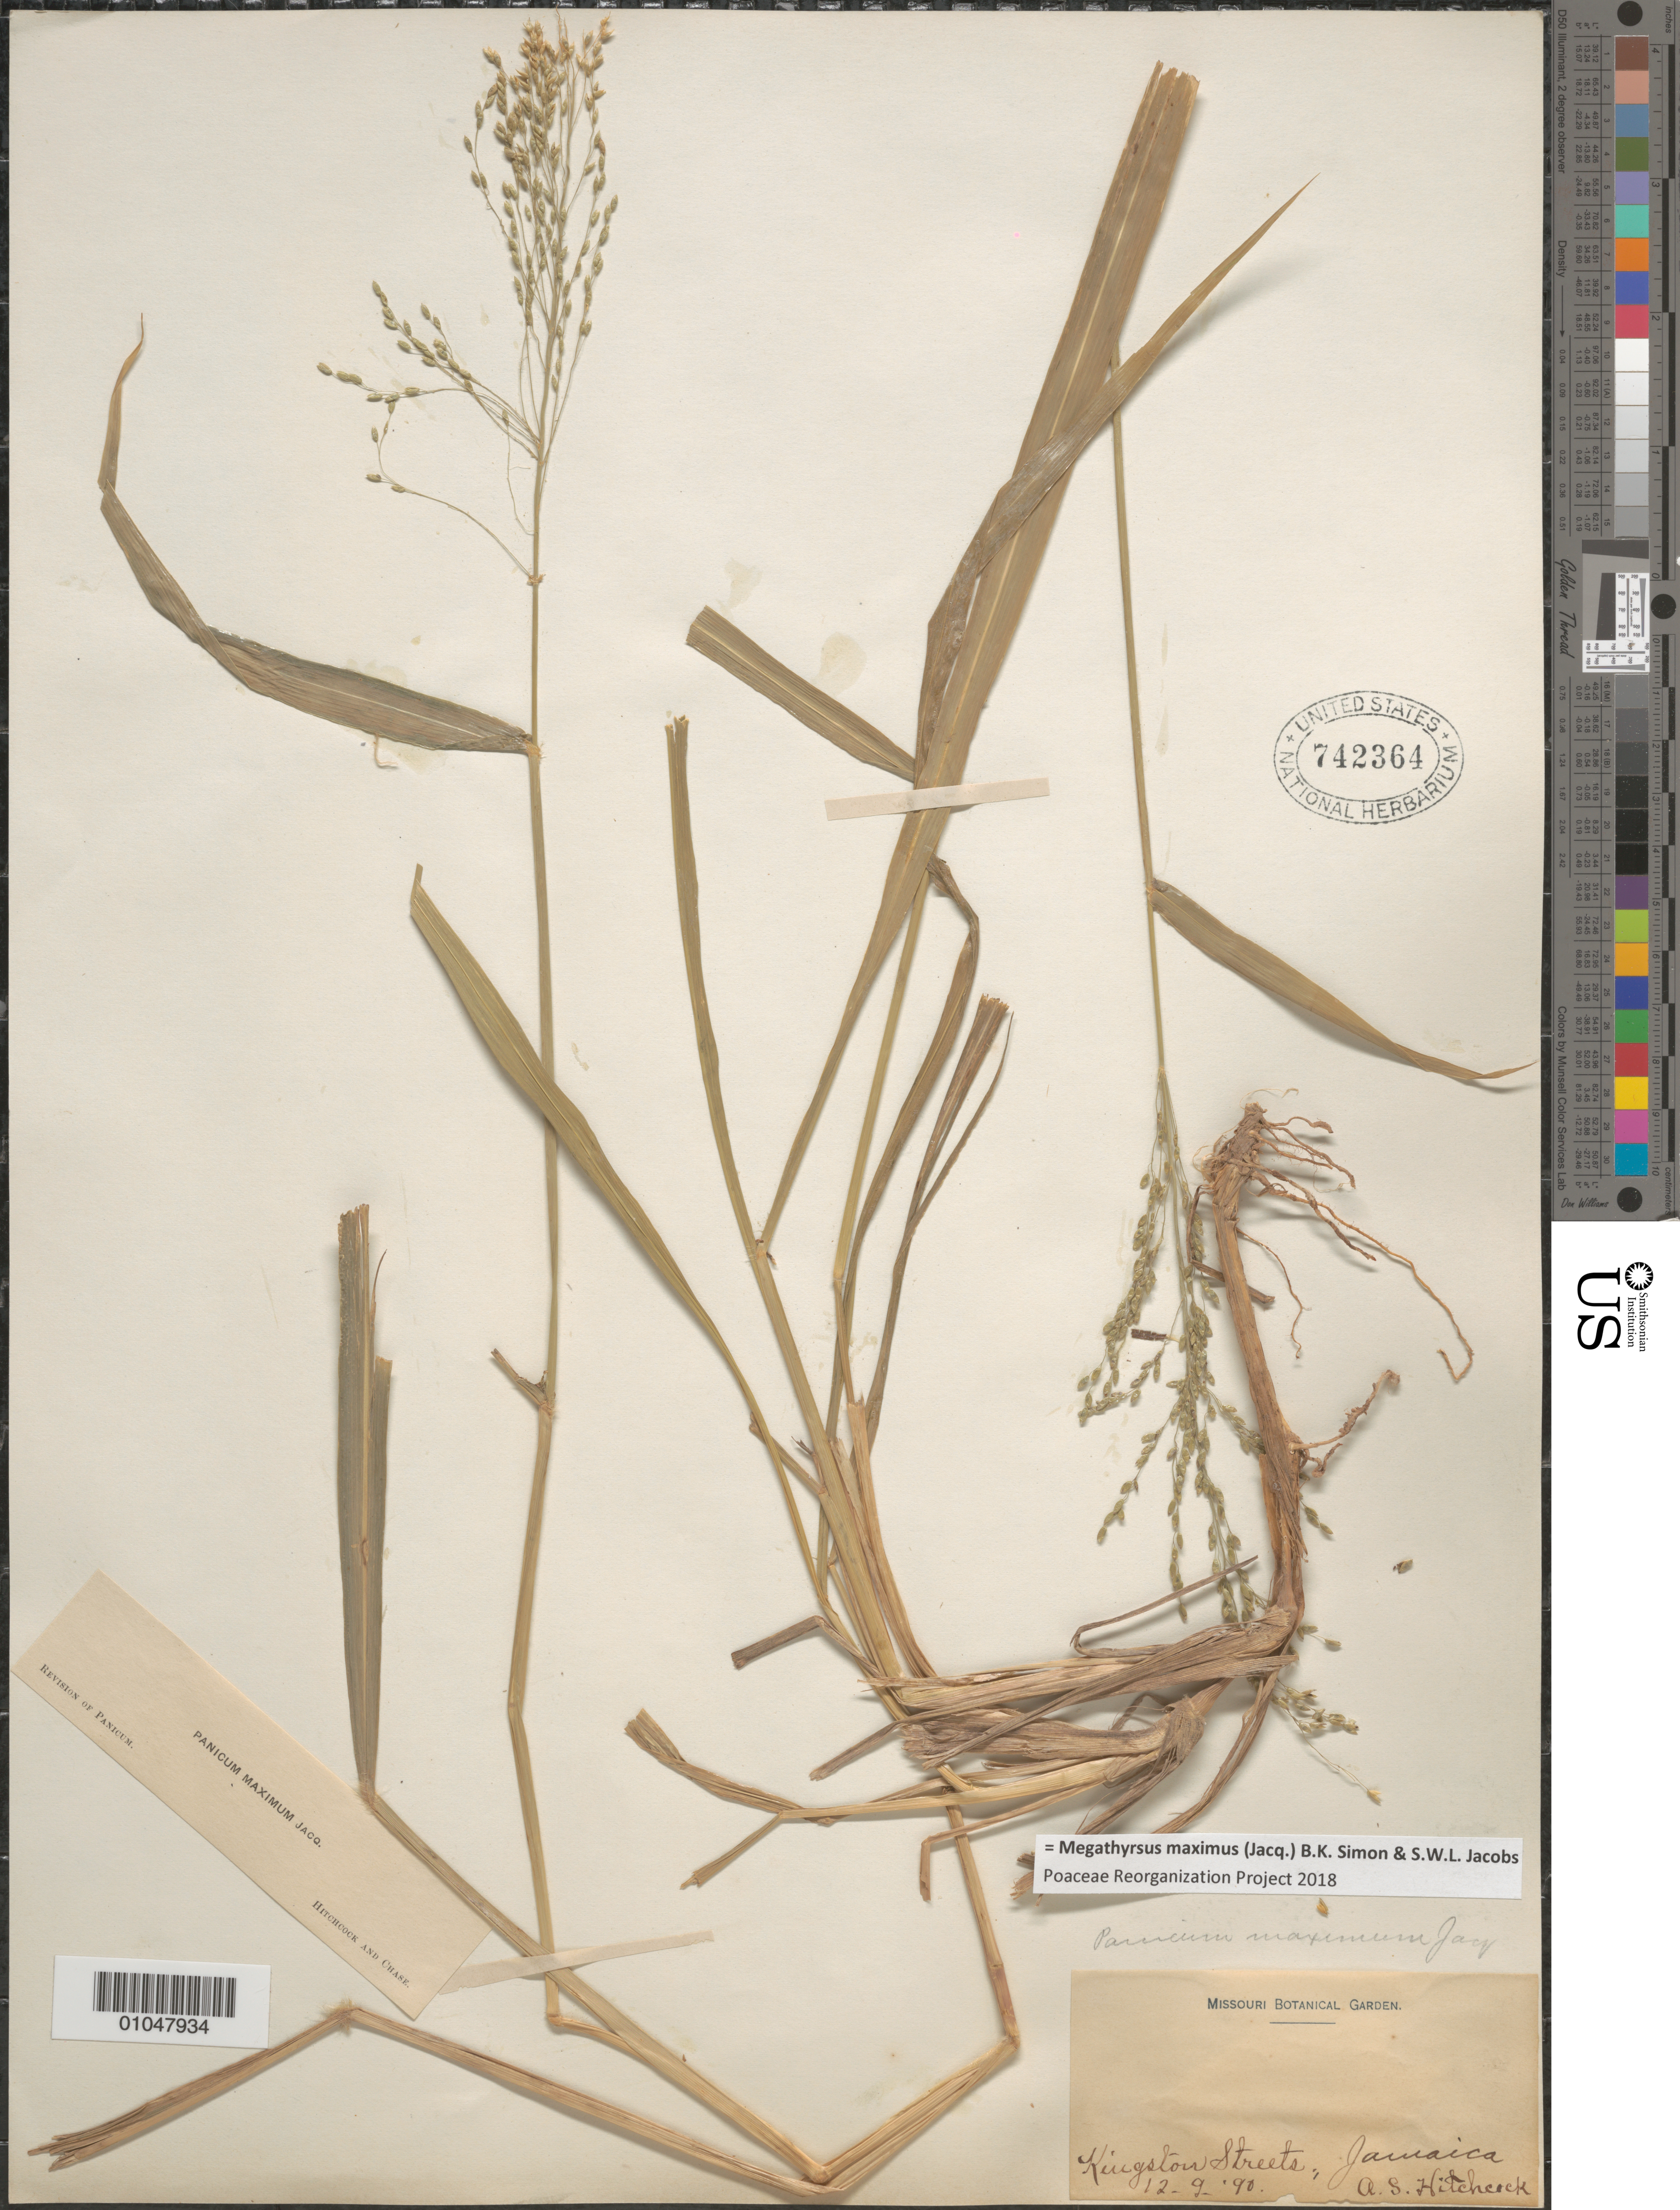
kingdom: Plantae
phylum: Tracheophyta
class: Liliopsida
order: Poales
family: Poaceae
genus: Panicum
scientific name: Panicum maximum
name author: Jacq.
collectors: A. S. Hitchcock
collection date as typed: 12 Sep 1890 or 09 Dec 1890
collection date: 1890-09-12 or 1890-12-09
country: Jamaica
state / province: Kingston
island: Jamaica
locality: Kingston streets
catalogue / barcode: US 742364